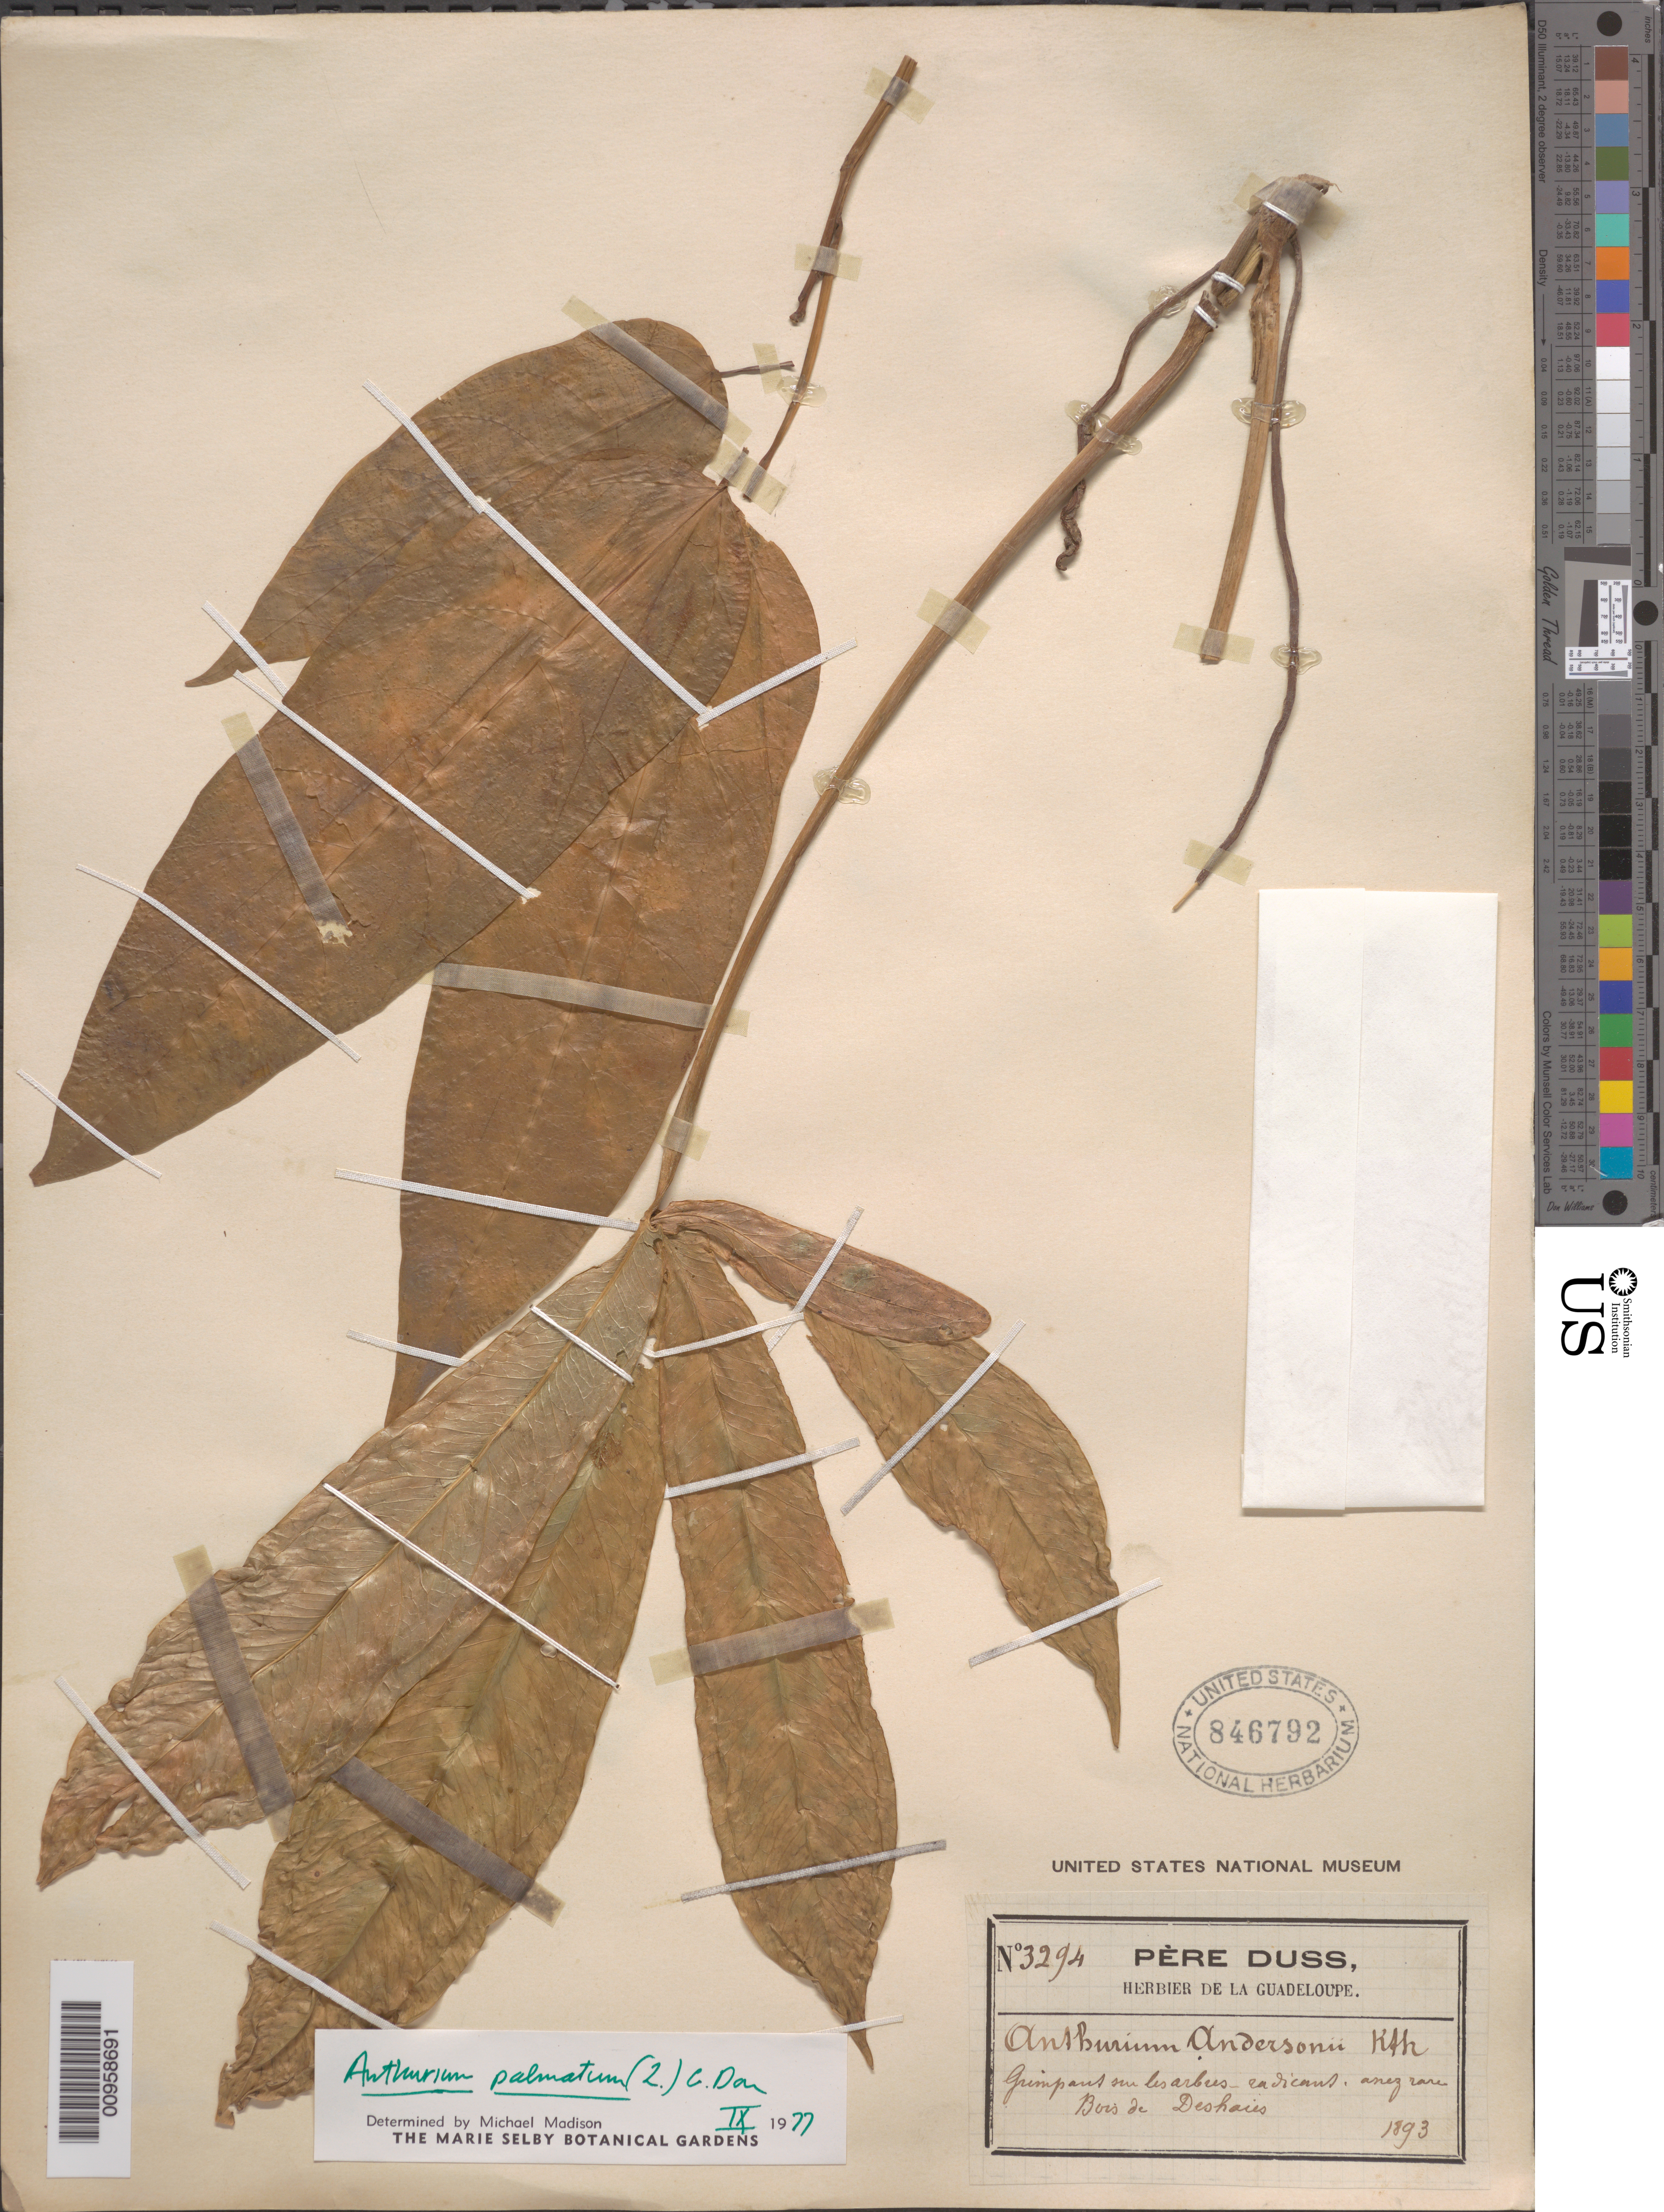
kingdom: Plantae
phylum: Tracheophyta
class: Liliopsida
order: Alismatales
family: Araceae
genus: Anthurium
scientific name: Anthurium palmatum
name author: (L.) Schott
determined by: Madison, Michael T.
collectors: Père Duss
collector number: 3294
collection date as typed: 1893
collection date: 1893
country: Guadeloupe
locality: Bois de Deshaies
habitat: "en les arbres"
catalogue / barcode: US 846792